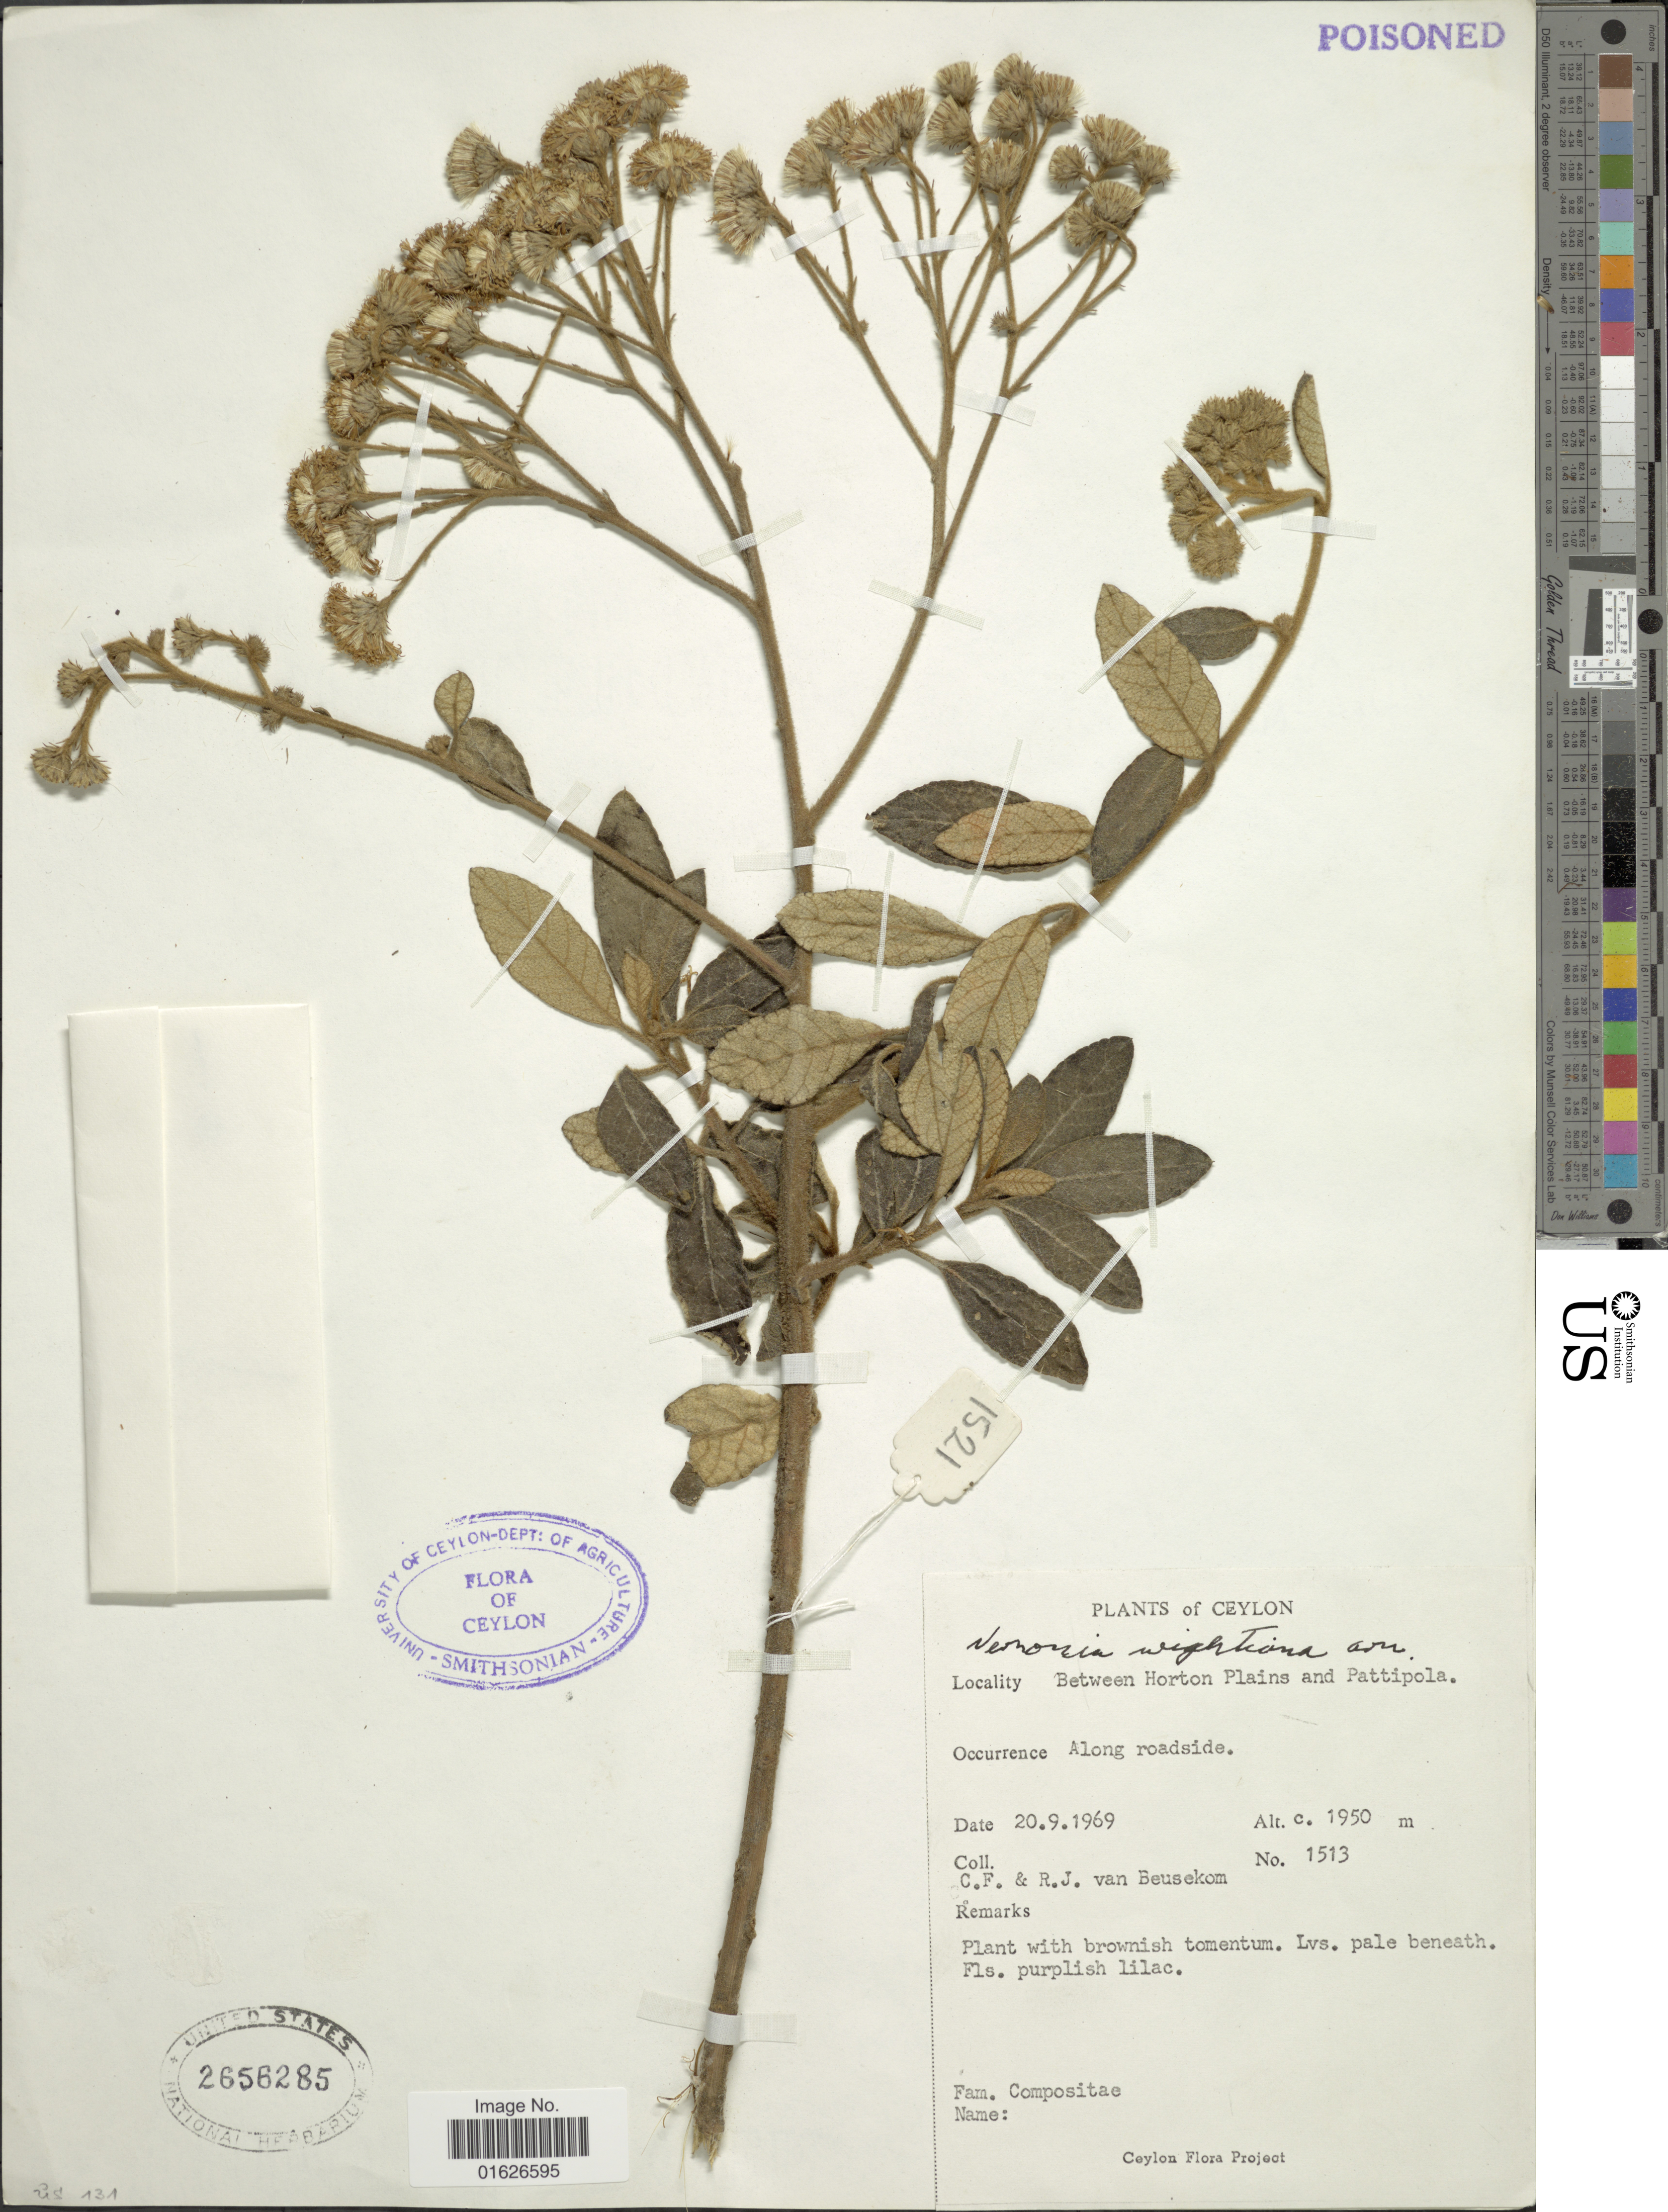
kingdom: Plantae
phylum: Tracheophyta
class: Magnoliopsida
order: Asterales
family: Asteraceae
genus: Uniyala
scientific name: Uniyala wightiana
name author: (Arn.) H. Rob. & Skvarla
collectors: C. F. Beusekom & R. Beusekom-Osinga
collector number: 1513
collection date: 1969-09-20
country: Sri Lanka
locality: Ceylon, Between Horton Plains and Pattipola, Along roadside.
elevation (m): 1950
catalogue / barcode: US 2656285